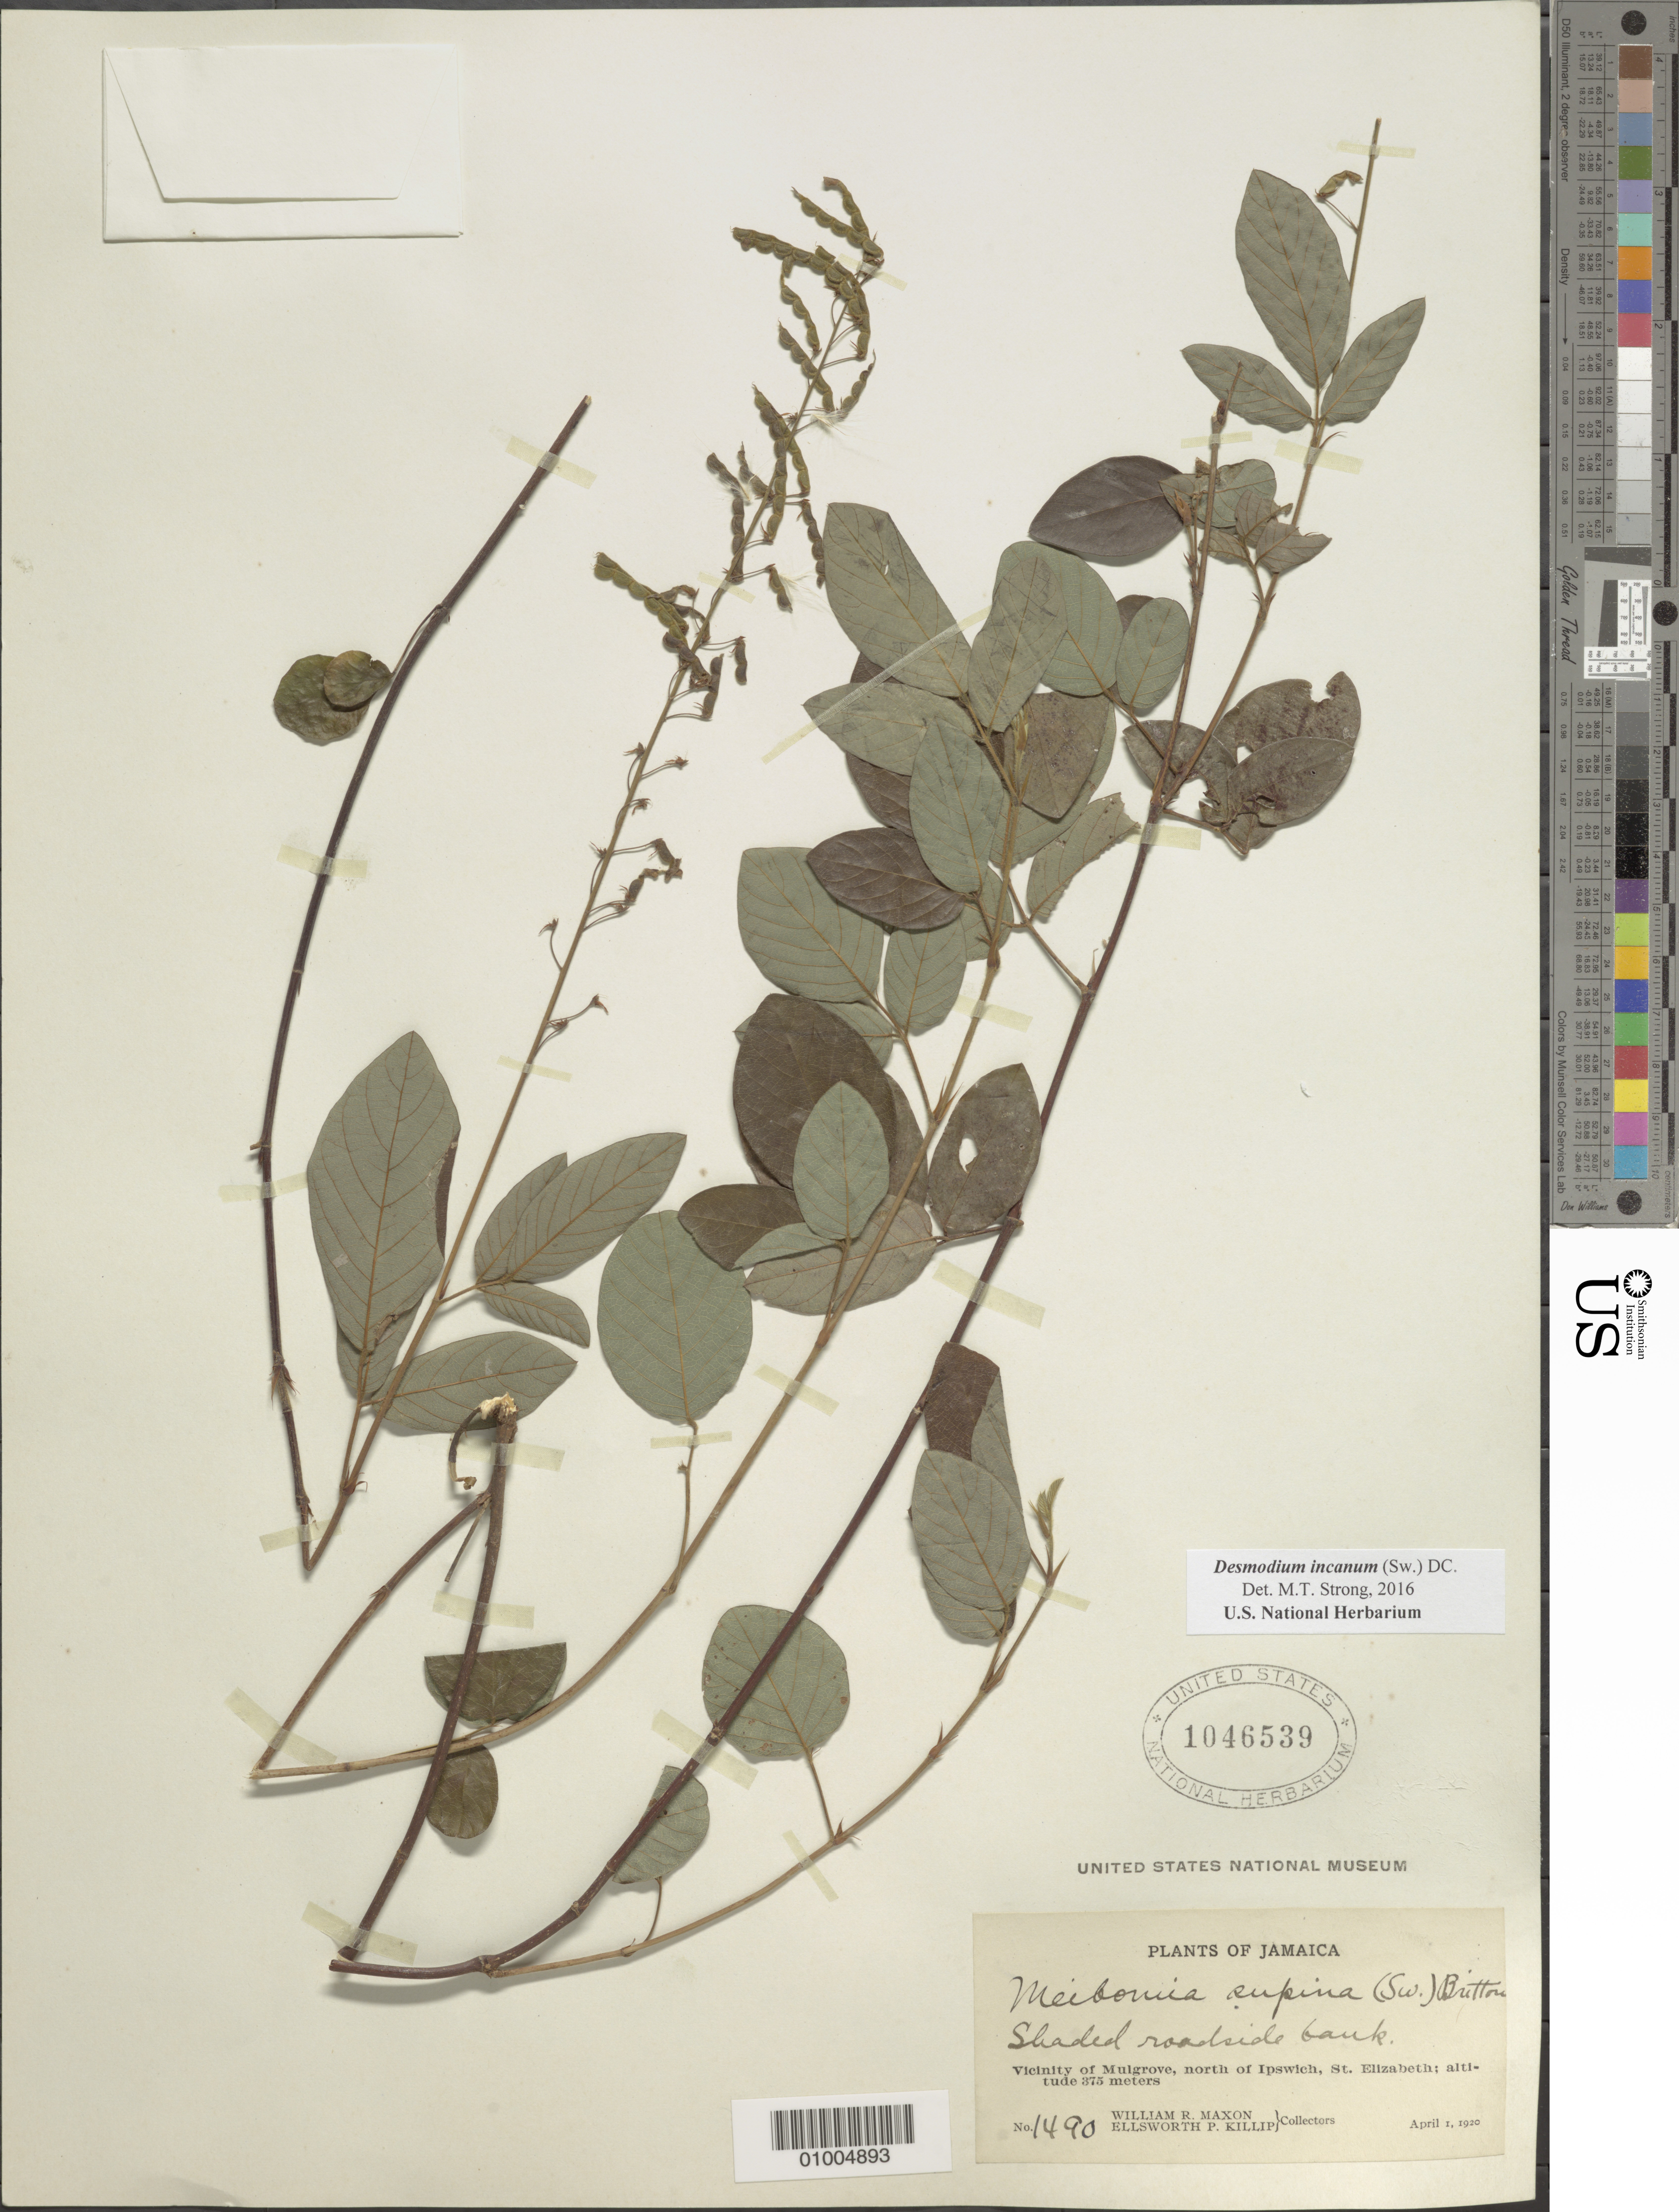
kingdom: Plantae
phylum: Tracheophyta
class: Magnoliopsida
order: Fabales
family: Fabaceae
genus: Desmodium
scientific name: Desmodium incanum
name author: (Sw.) DC.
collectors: W. R. Maxon & E. P. Killip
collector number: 1490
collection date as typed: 01 Apr 1920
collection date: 1920-04-01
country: Jamaica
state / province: Saint Elizabeth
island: Jamaica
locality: Vicinity of Mulgrove, N of Ipswitch, St. Elizabeth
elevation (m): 375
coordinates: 0 N, 0 E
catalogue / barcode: US 1046539